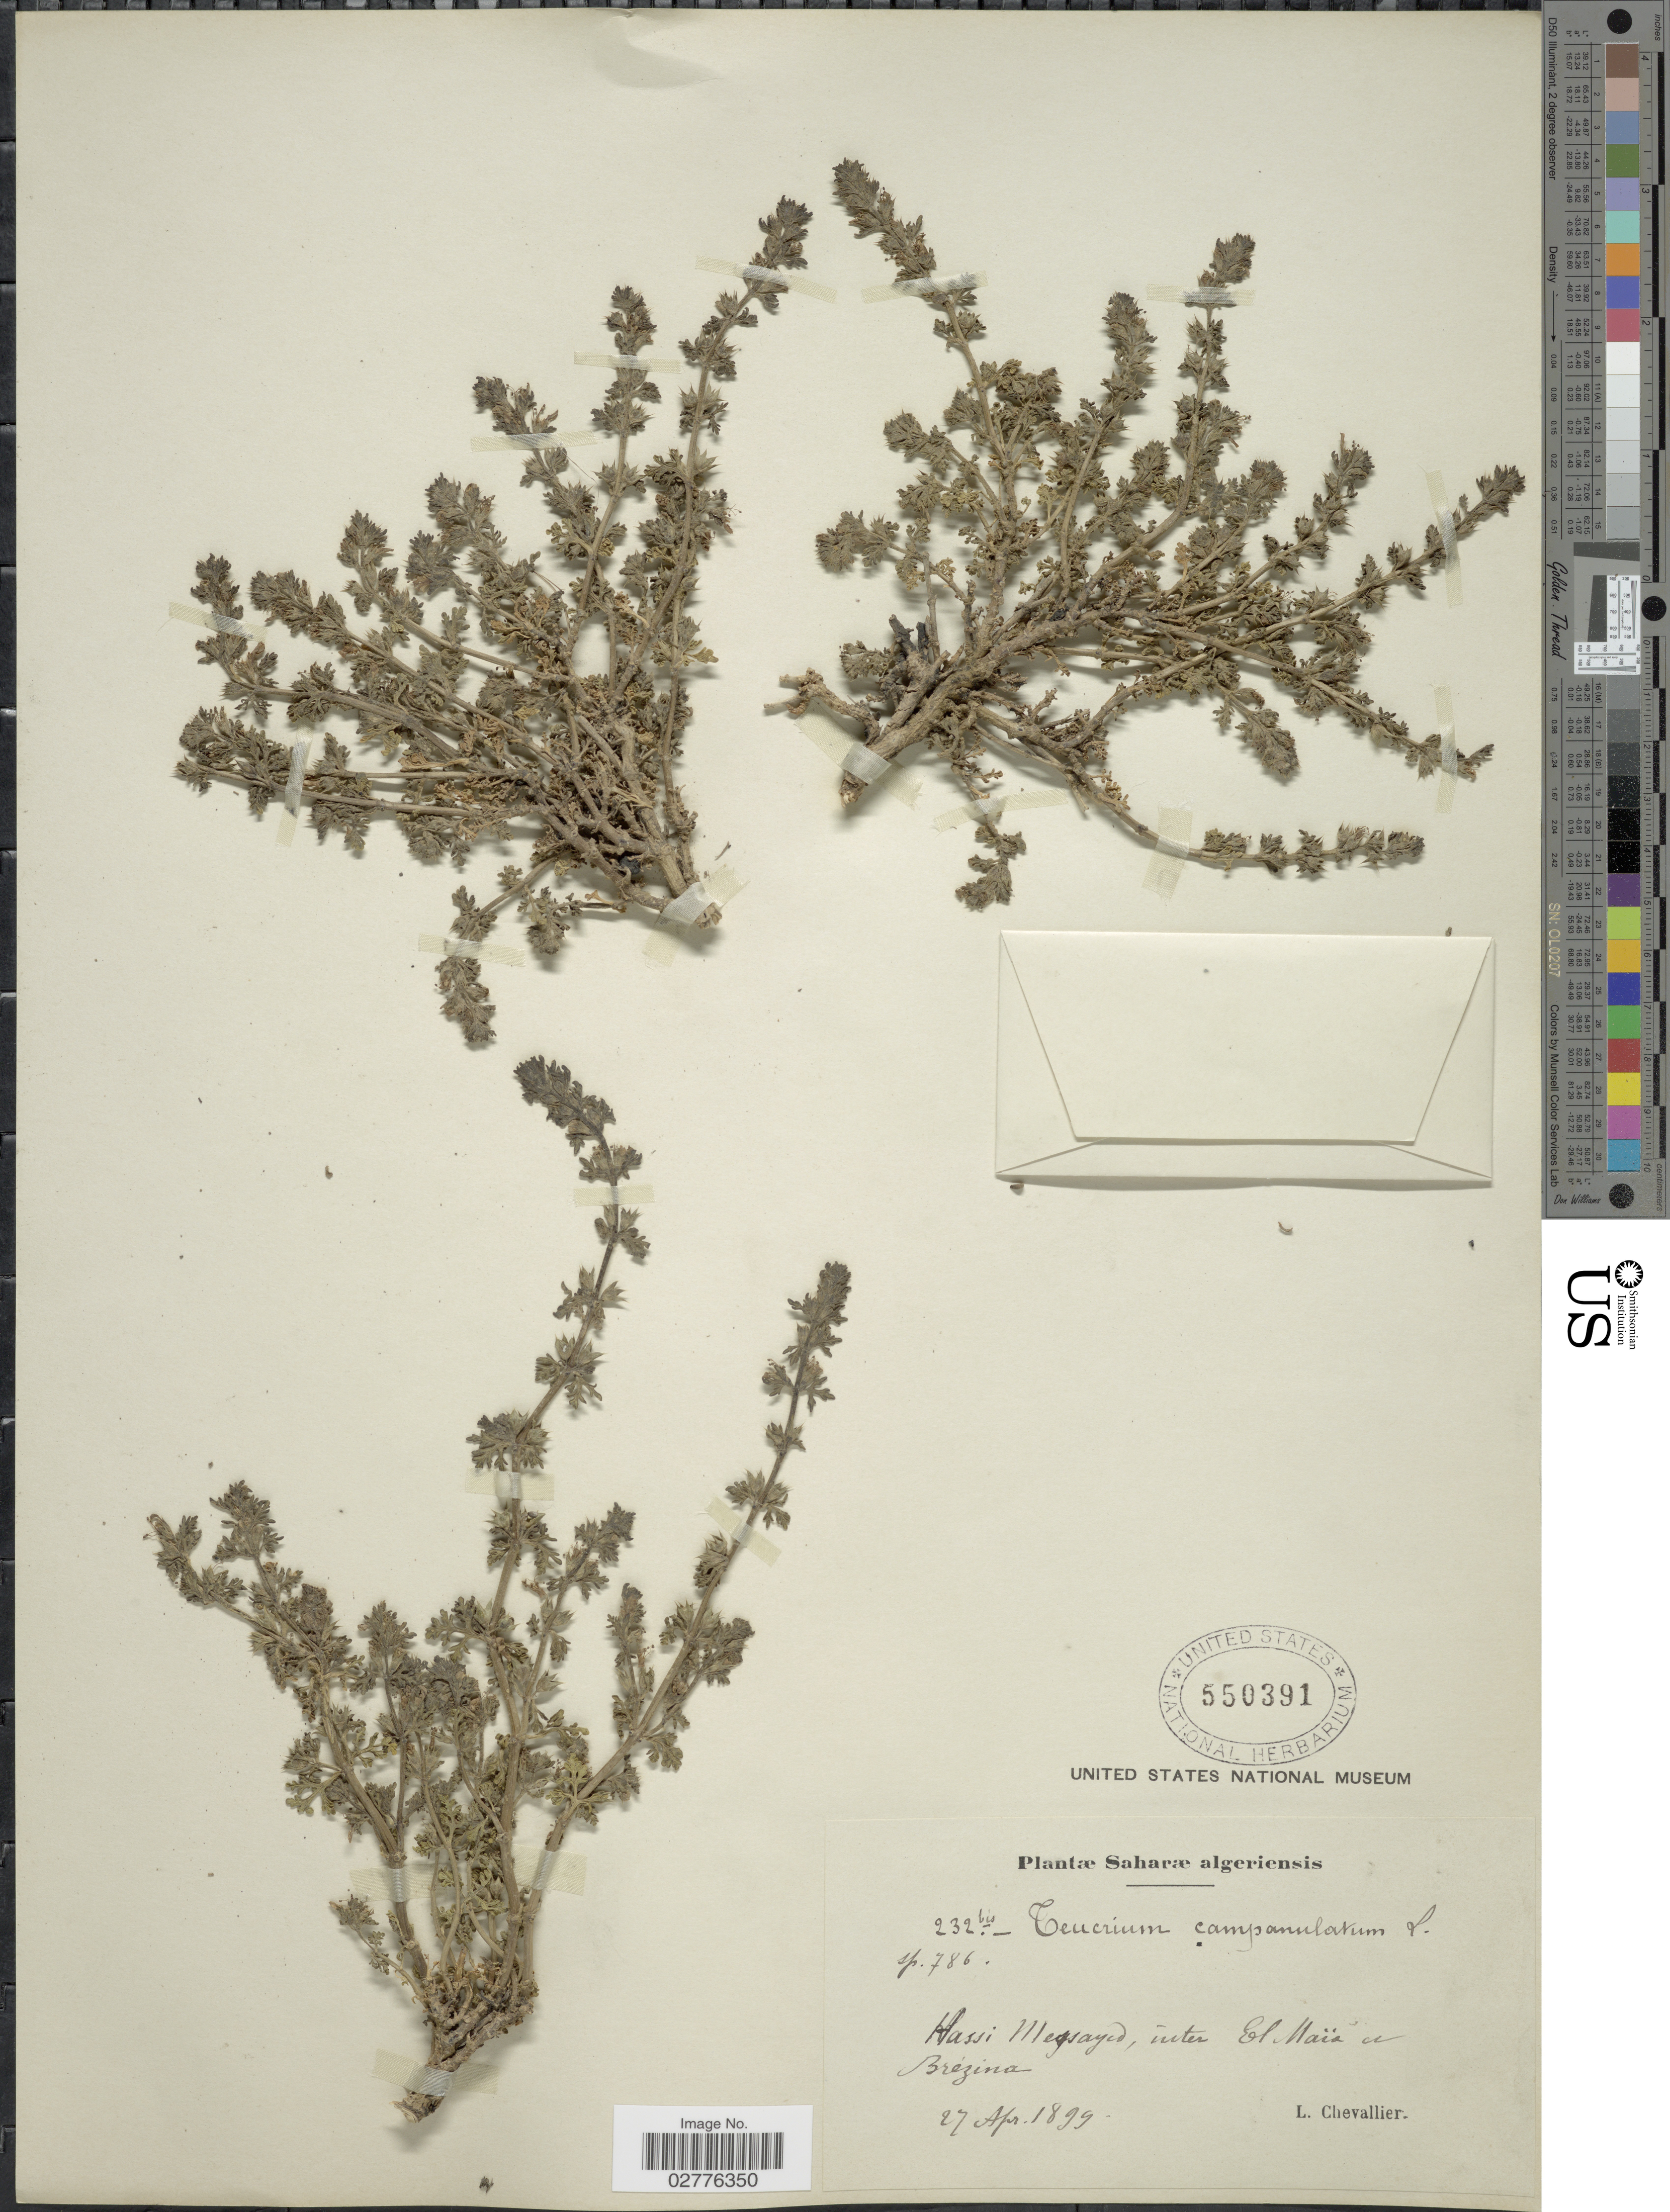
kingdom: Plantae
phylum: Tracheophyta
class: Magnoliopsida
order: Lamiales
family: Lamiaceae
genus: Teucrium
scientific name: Teucrium campanulatum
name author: L.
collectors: L. Chevallier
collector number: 232bis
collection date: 1899-04-27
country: Algeria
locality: Saharæ algeriensis, Hassi Messayed, inter El Maïa de Brézina.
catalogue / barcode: US 550391